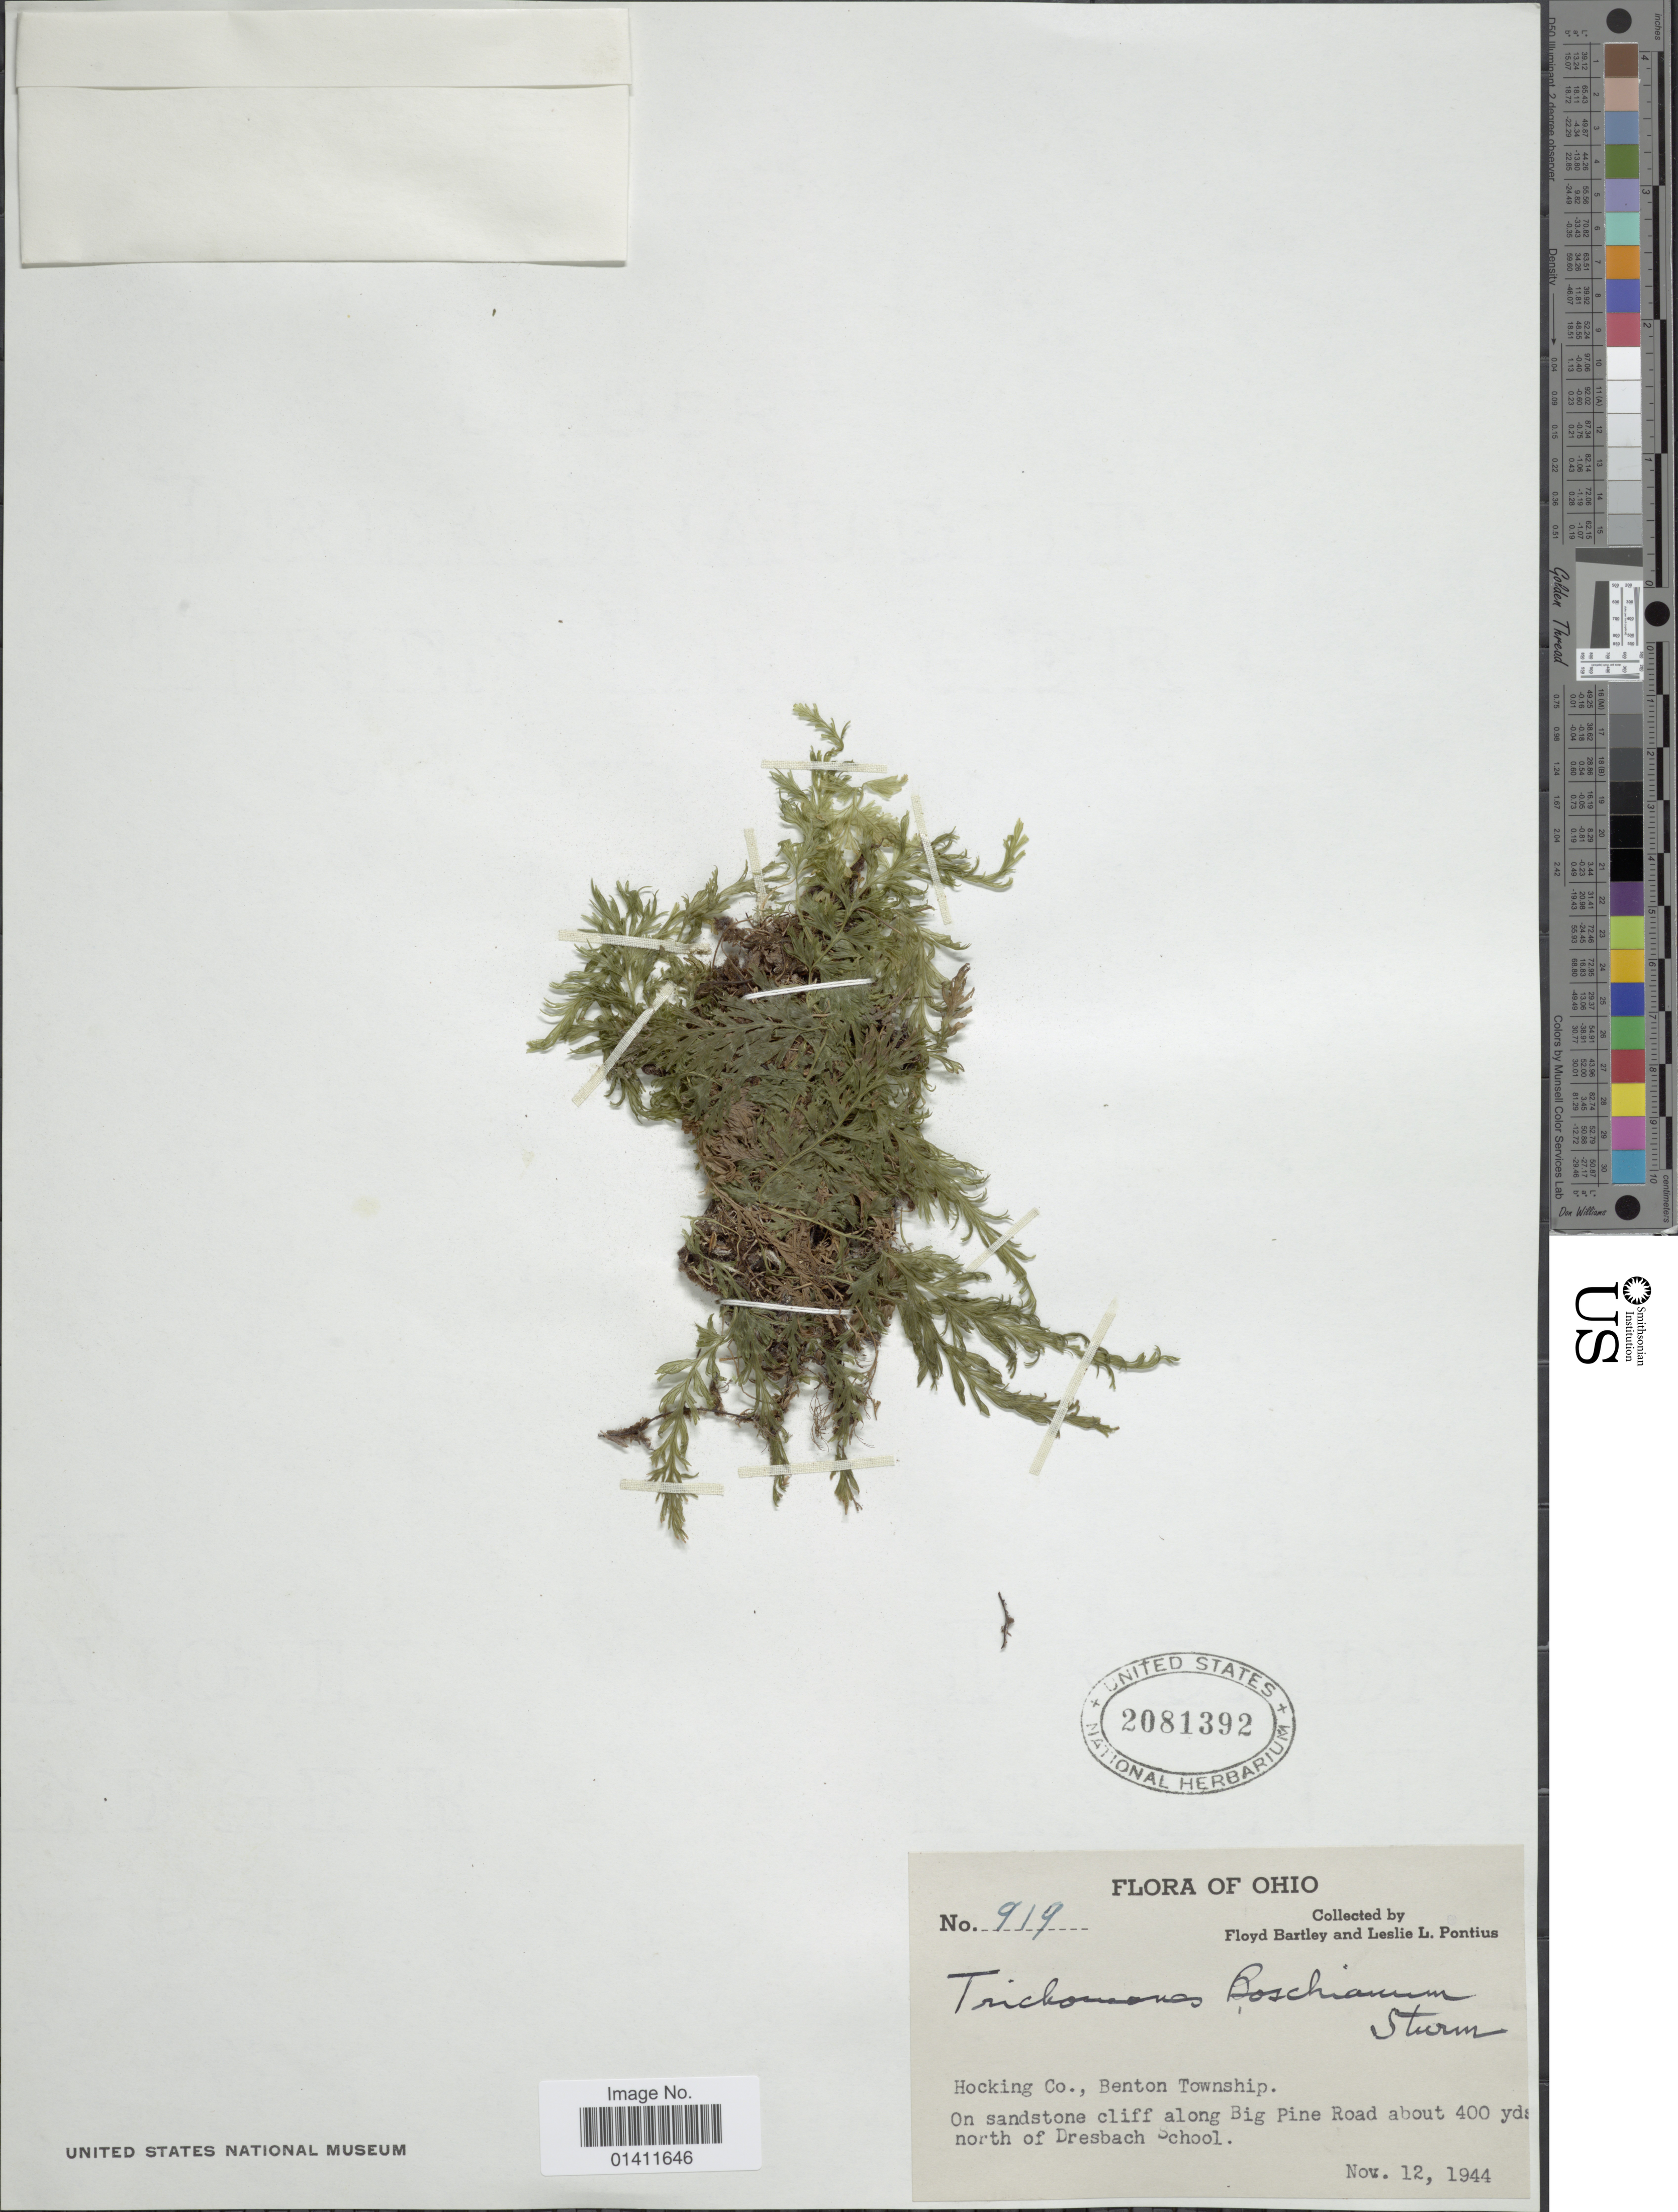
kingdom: Plantae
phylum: Tracheophyta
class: Polypodiopsida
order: Hymenophyllales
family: Hymenophyllaceae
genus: Vandenboschia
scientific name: Vandenboschia boschiana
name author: (J.W. Sturm ex Bosch) Ebihara & K. Iwats.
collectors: F. Bartley & L. Pontius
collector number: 919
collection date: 1944-11-12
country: United States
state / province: Ohio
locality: Hocking Co., Benton Township. On sandstone cliff along Big Pine Road about 400 yds north of Dresbach School.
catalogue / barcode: US 2081392